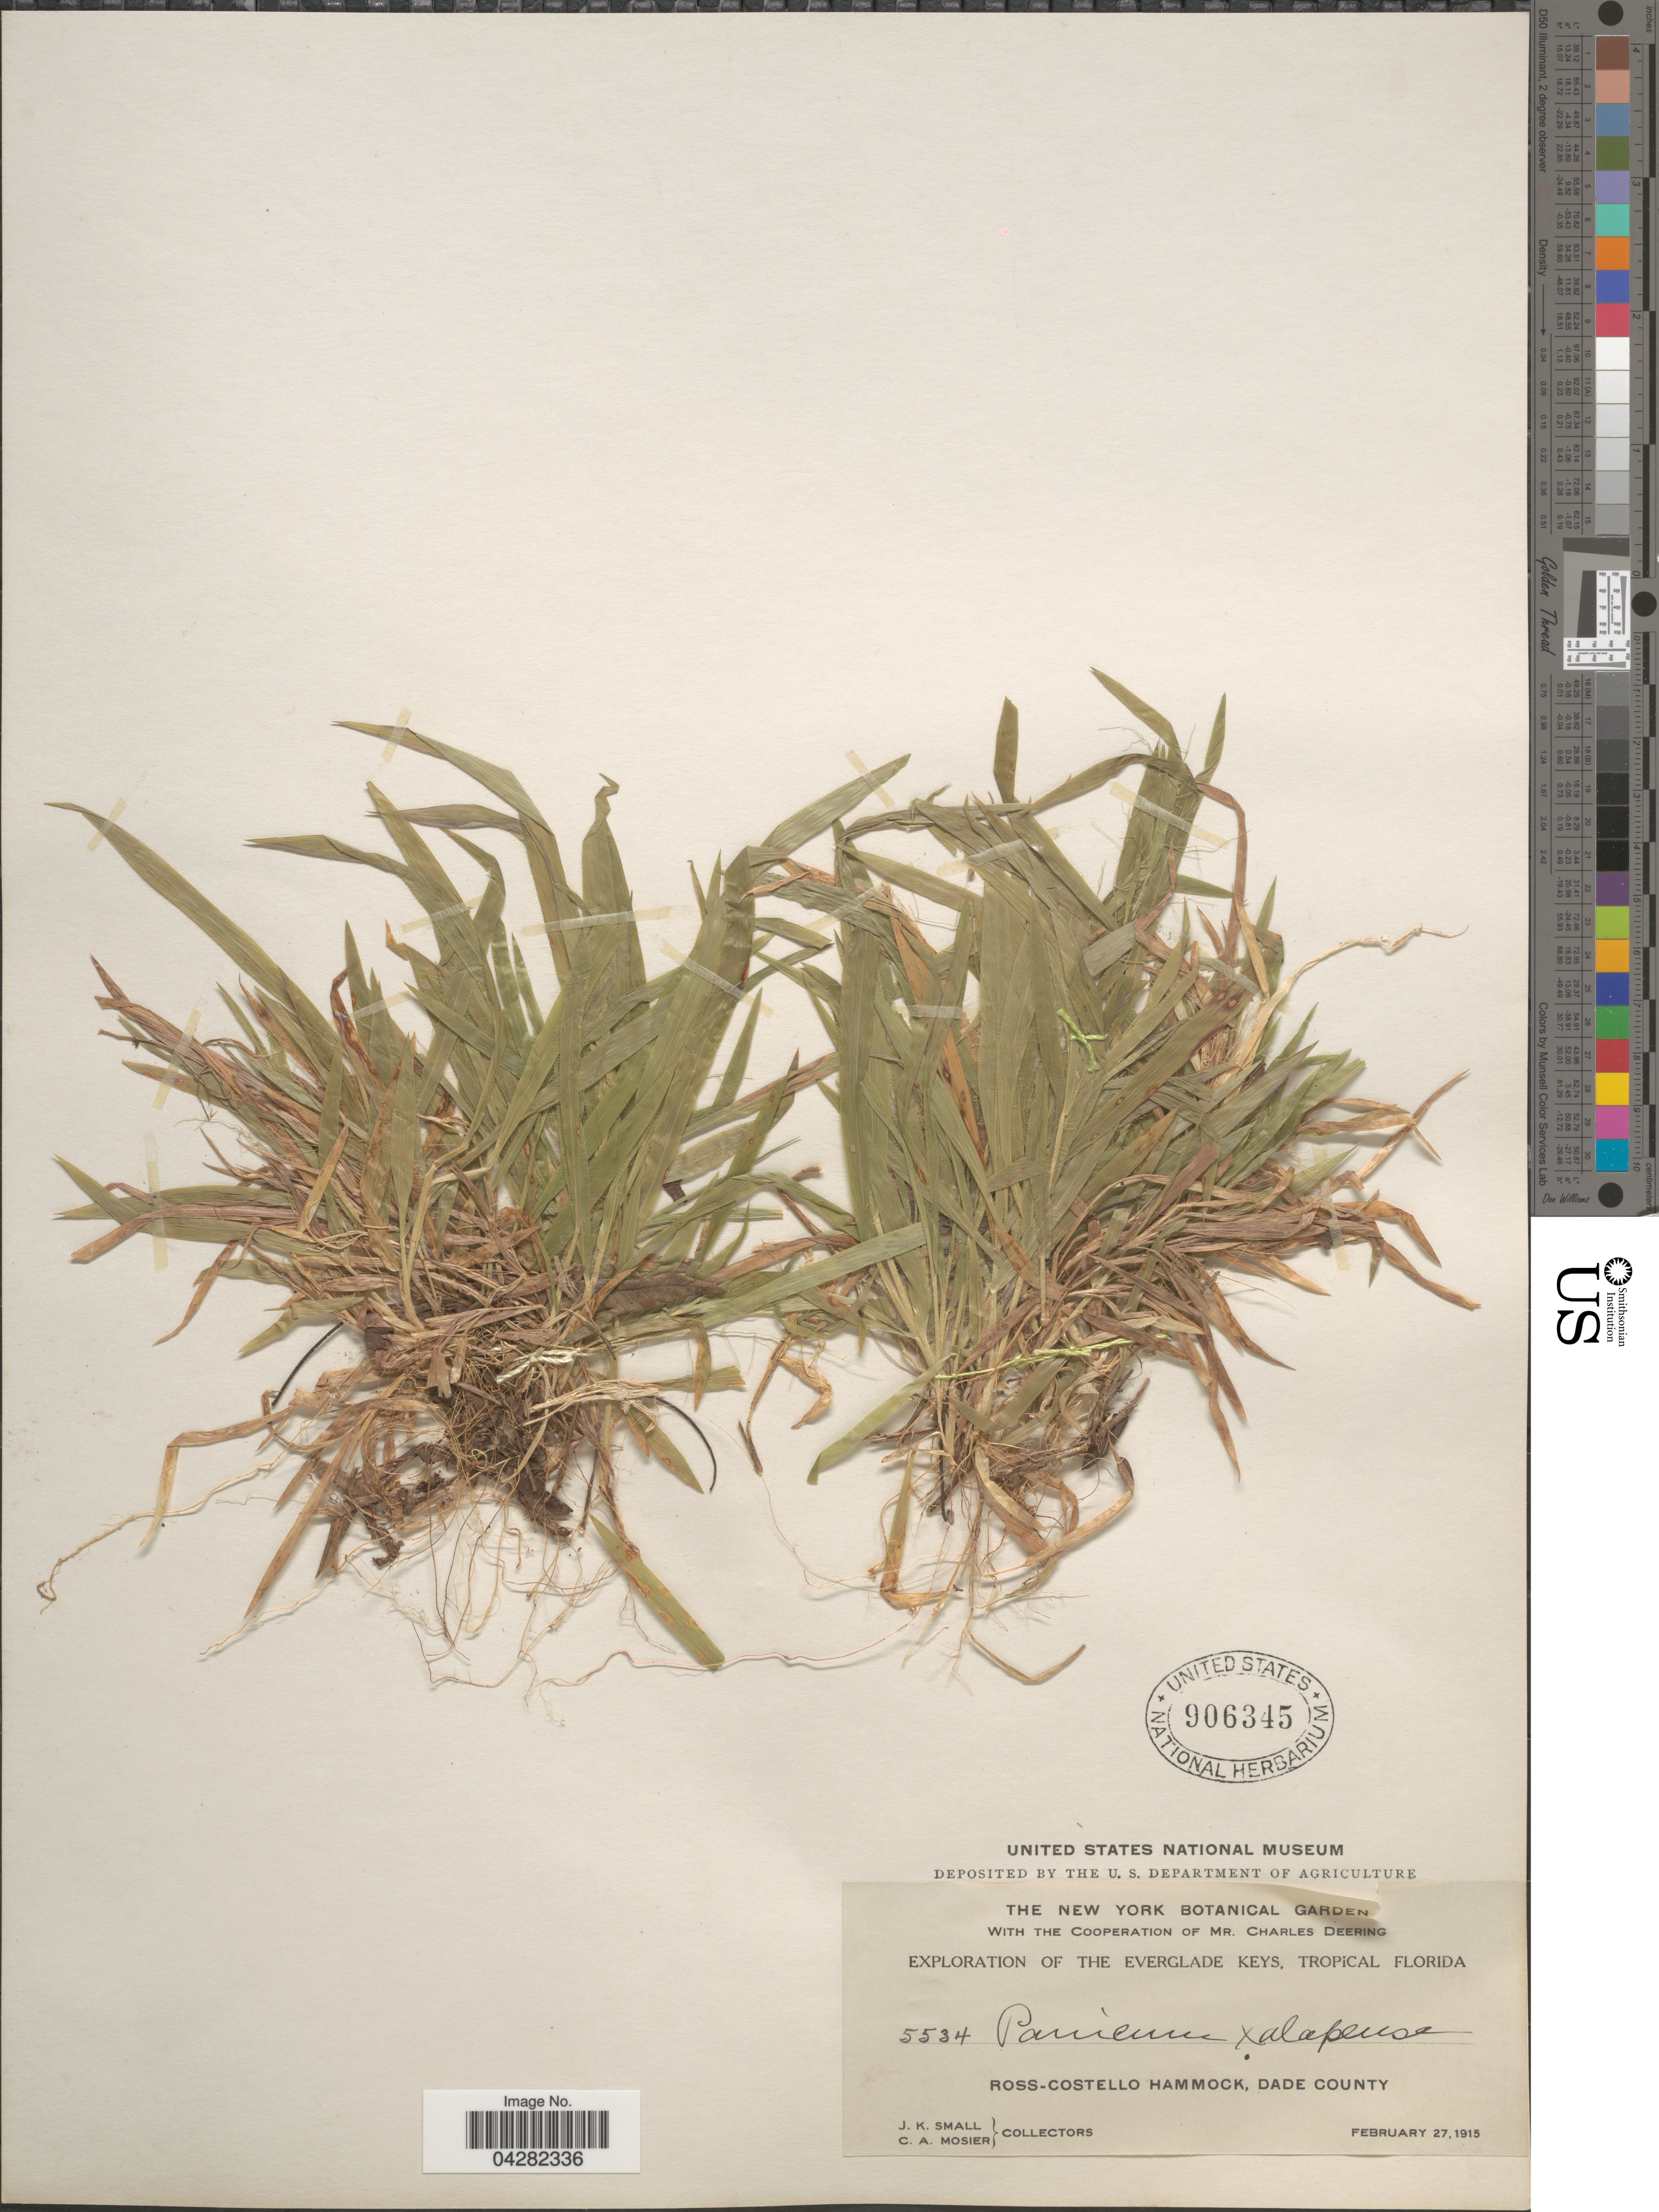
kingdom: Plantae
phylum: Tracheophyta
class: Liliopsida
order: Poales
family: Poaceae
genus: Dichanthelium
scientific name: Dichanthelium laxiflorum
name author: (Lam.) Gould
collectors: J. K. Small & C. A. Mosier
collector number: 5534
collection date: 1915-02-27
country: United States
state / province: Florida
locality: Exploration of the Everglade Keys, Tropical Florida. Ross - Costello Hammock, Dade County.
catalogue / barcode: US 906345